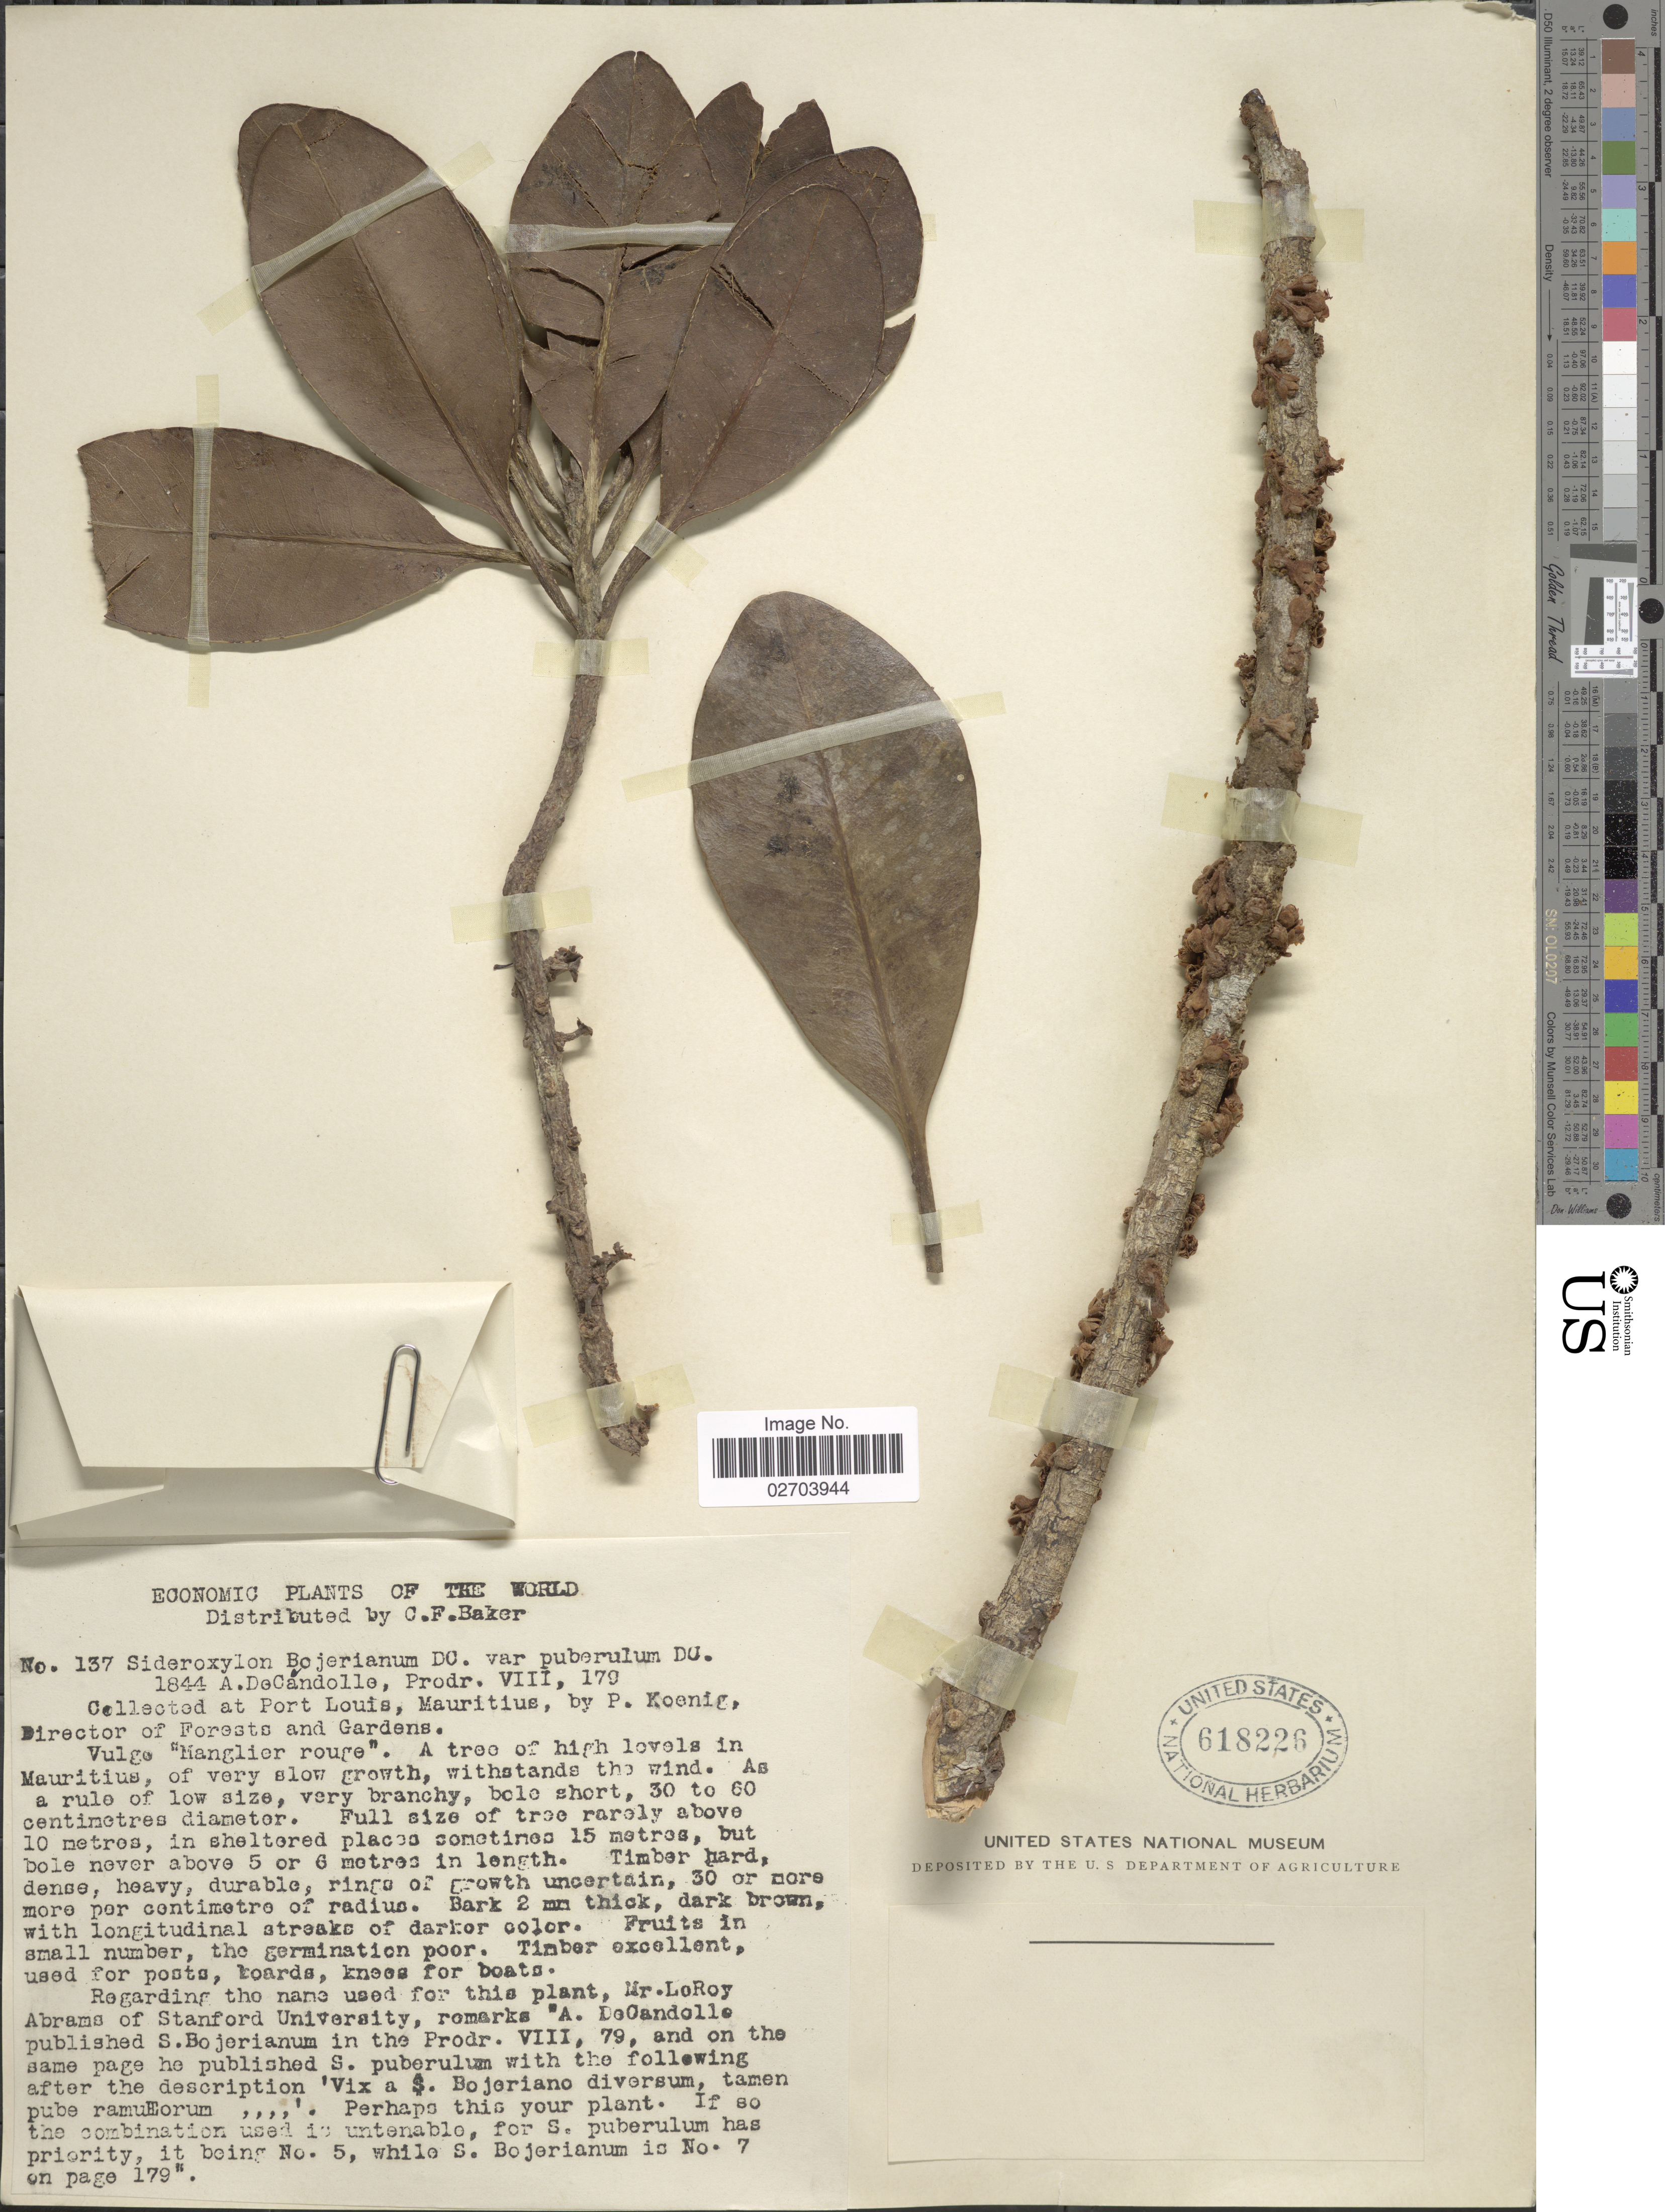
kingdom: Plantae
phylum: Tracheophyta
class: Magnoliopsida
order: Ericales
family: Sapotaceae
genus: Sideroxylon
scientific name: Sideroxylon bojerianum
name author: A. DC.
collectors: P. Koenig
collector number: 137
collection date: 1844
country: Mauritius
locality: At Port Louis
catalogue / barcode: US 618226